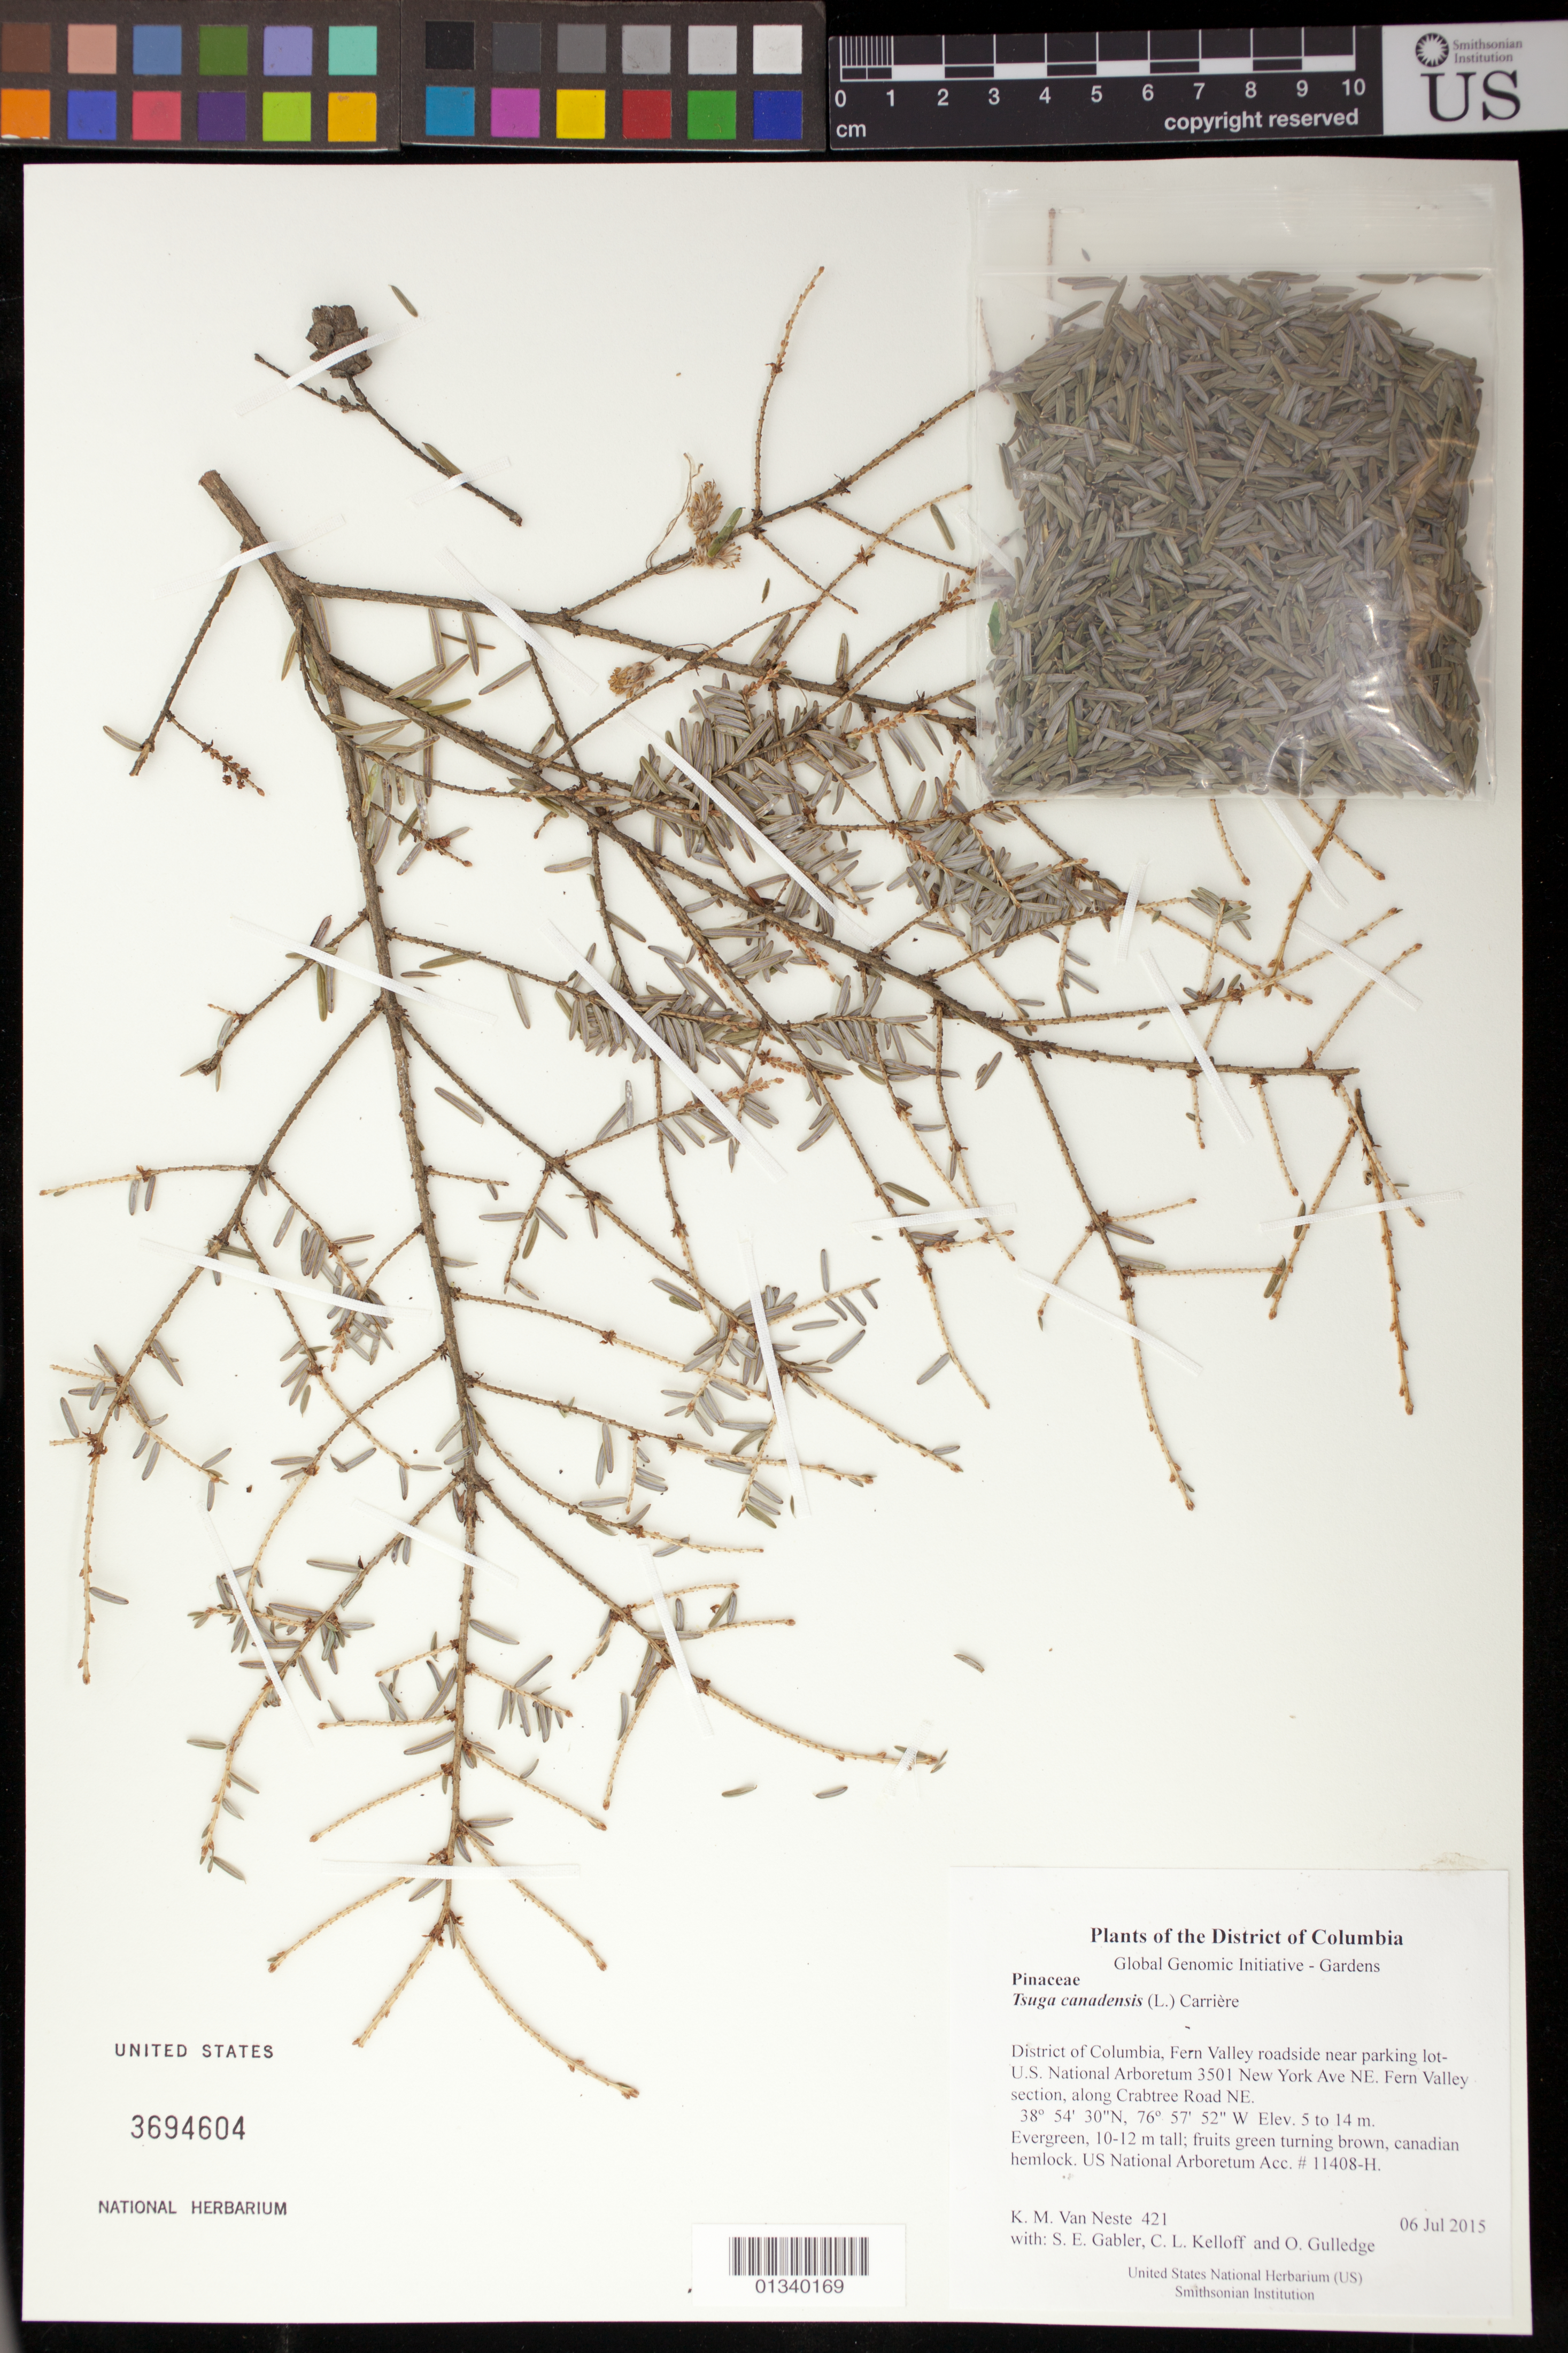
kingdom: Plantae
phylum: Tracheophyta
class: Pinopsida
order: Pinales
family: Pinaceae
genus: Tsuga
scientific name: Tsuga canadensis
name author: (L.) Carrière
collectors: K. M. Van Neste, S. E. Gabler, C. L. Kelloff & O. Gulledge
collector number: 421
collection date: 2015-07-06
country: United States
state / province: District of Columbia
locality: Fern Valley roadside near parking lot- U.S. National Arboretum 3501 New York Ave NE. Fern Valley section, along Crabtree Road NE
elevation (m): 5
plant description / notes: Tsuga canadensis NATIONAL ARBORETUM PROVENANCE INFO: USNA ACCESSION: 11408 RECEIVED: Tsuga canadensisseedling5/5/1958 PROVENANCE CODE: U FULL PROVENANCE: uncertain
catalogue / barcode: US 3694604